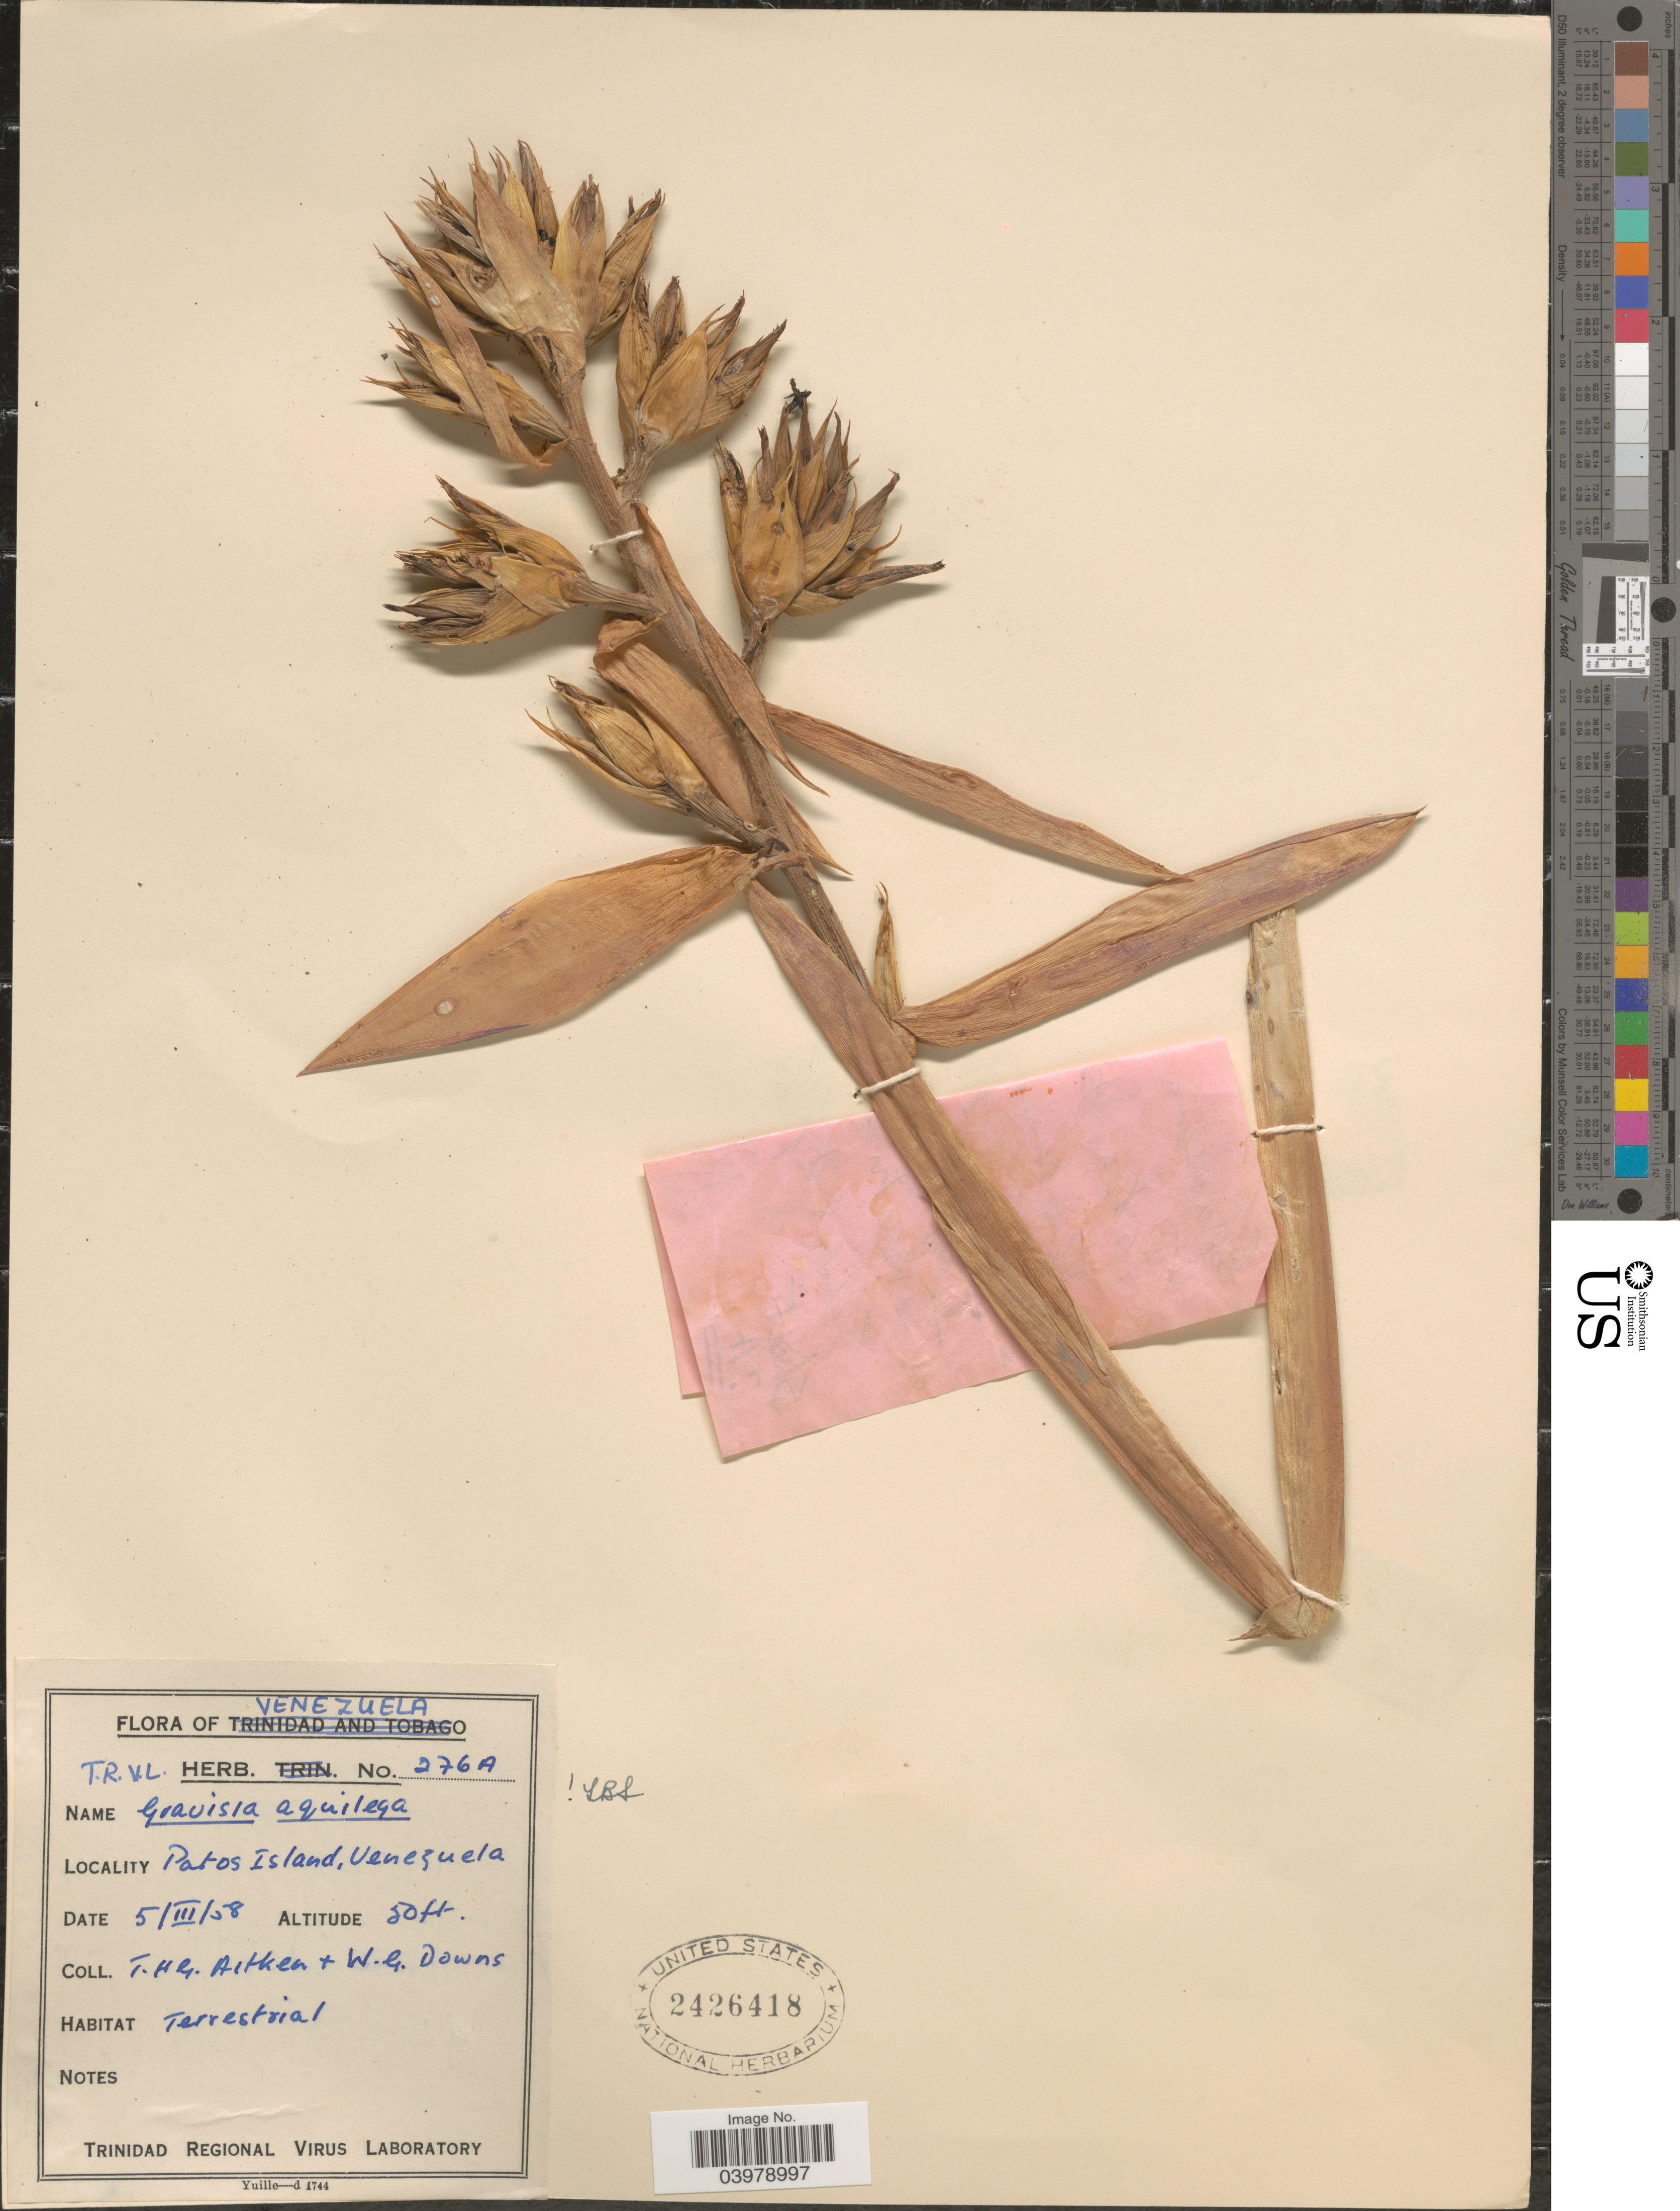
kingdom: Plantae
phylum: Tracheophyta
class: Liliopsida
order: Poales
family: Bromeliaceae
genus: Aechmea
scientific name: Aechmea aquilega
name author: (Salisb.) Griseb.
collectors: T. Aitken & W. G. Downs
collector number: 276A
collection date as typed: Transcribed d/m/y: 5/3/58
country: Venezuela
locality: Patos Island.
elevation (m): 15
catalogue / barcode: US 2426418